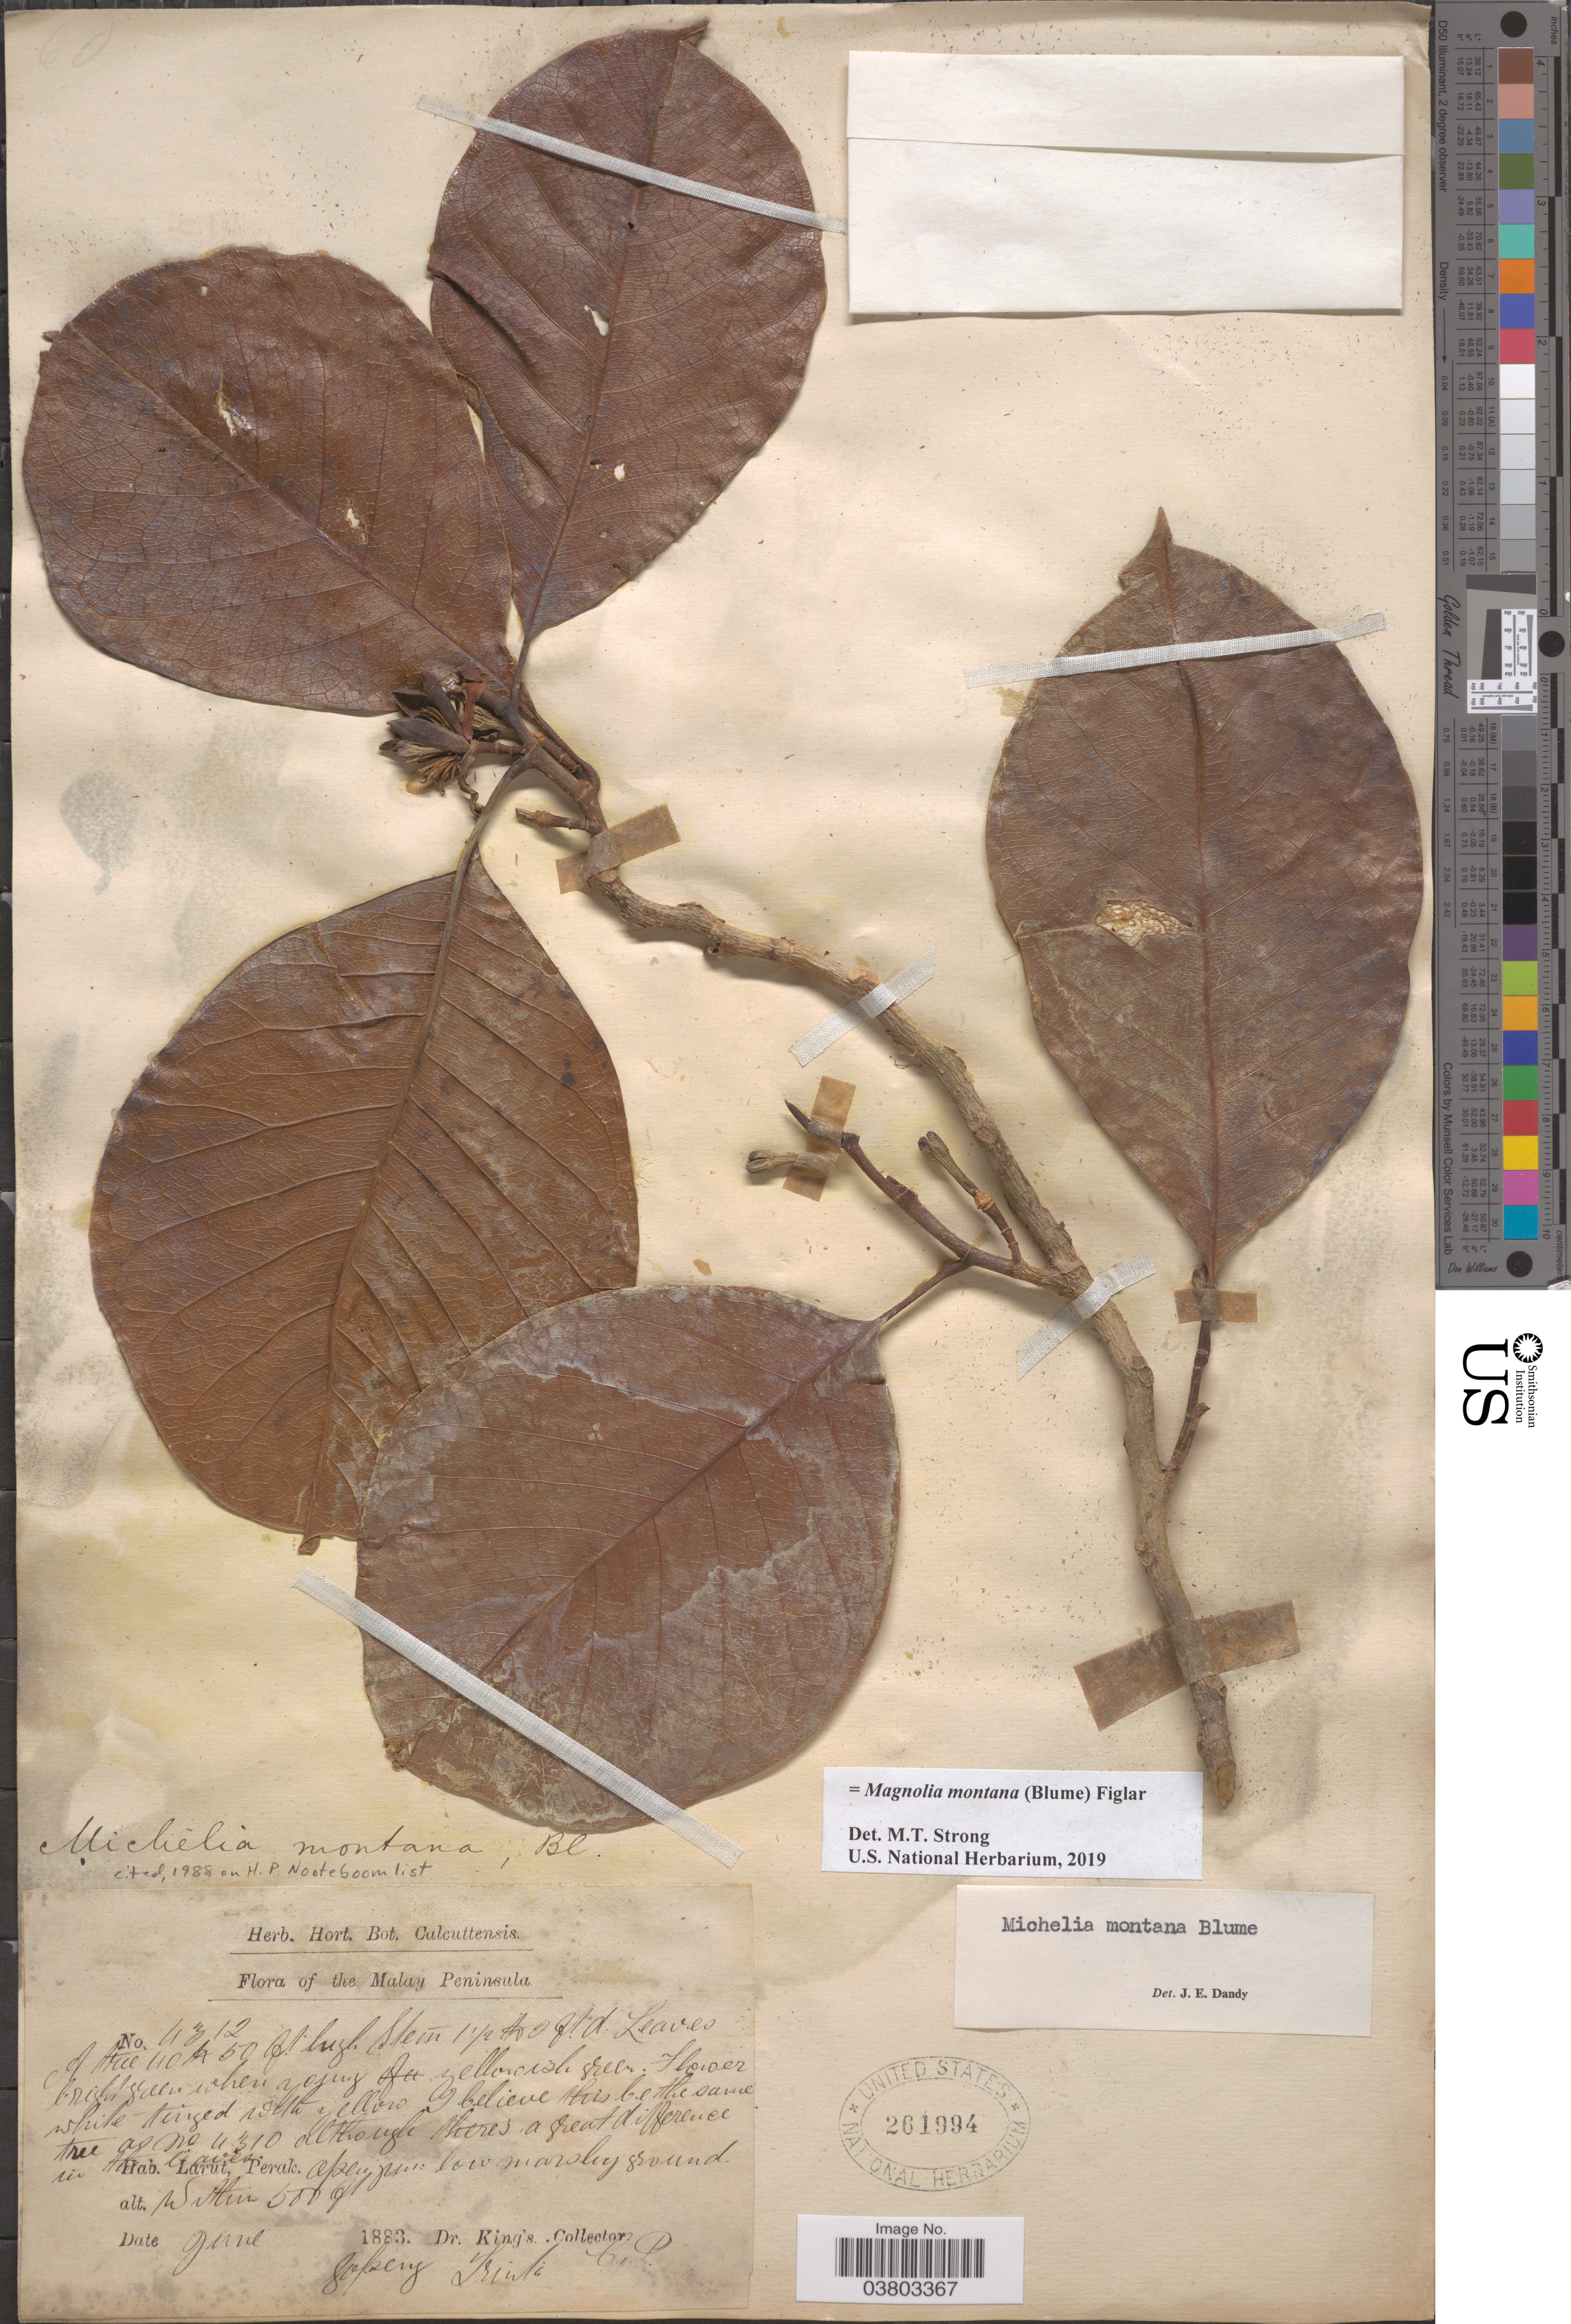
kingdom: Plantae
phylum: Tracheophyta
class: Magnoliopsida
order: Magnoliales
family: Magnoliaceae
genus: Magnolia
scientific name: Magnolia montana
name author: (Blume) Figlar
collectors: Dr. King's collector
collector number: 4312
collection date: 1883-06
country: Malaysia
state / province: Perak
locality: The Malay Peninsula. Larut.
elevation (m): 152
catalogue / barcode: US 261994